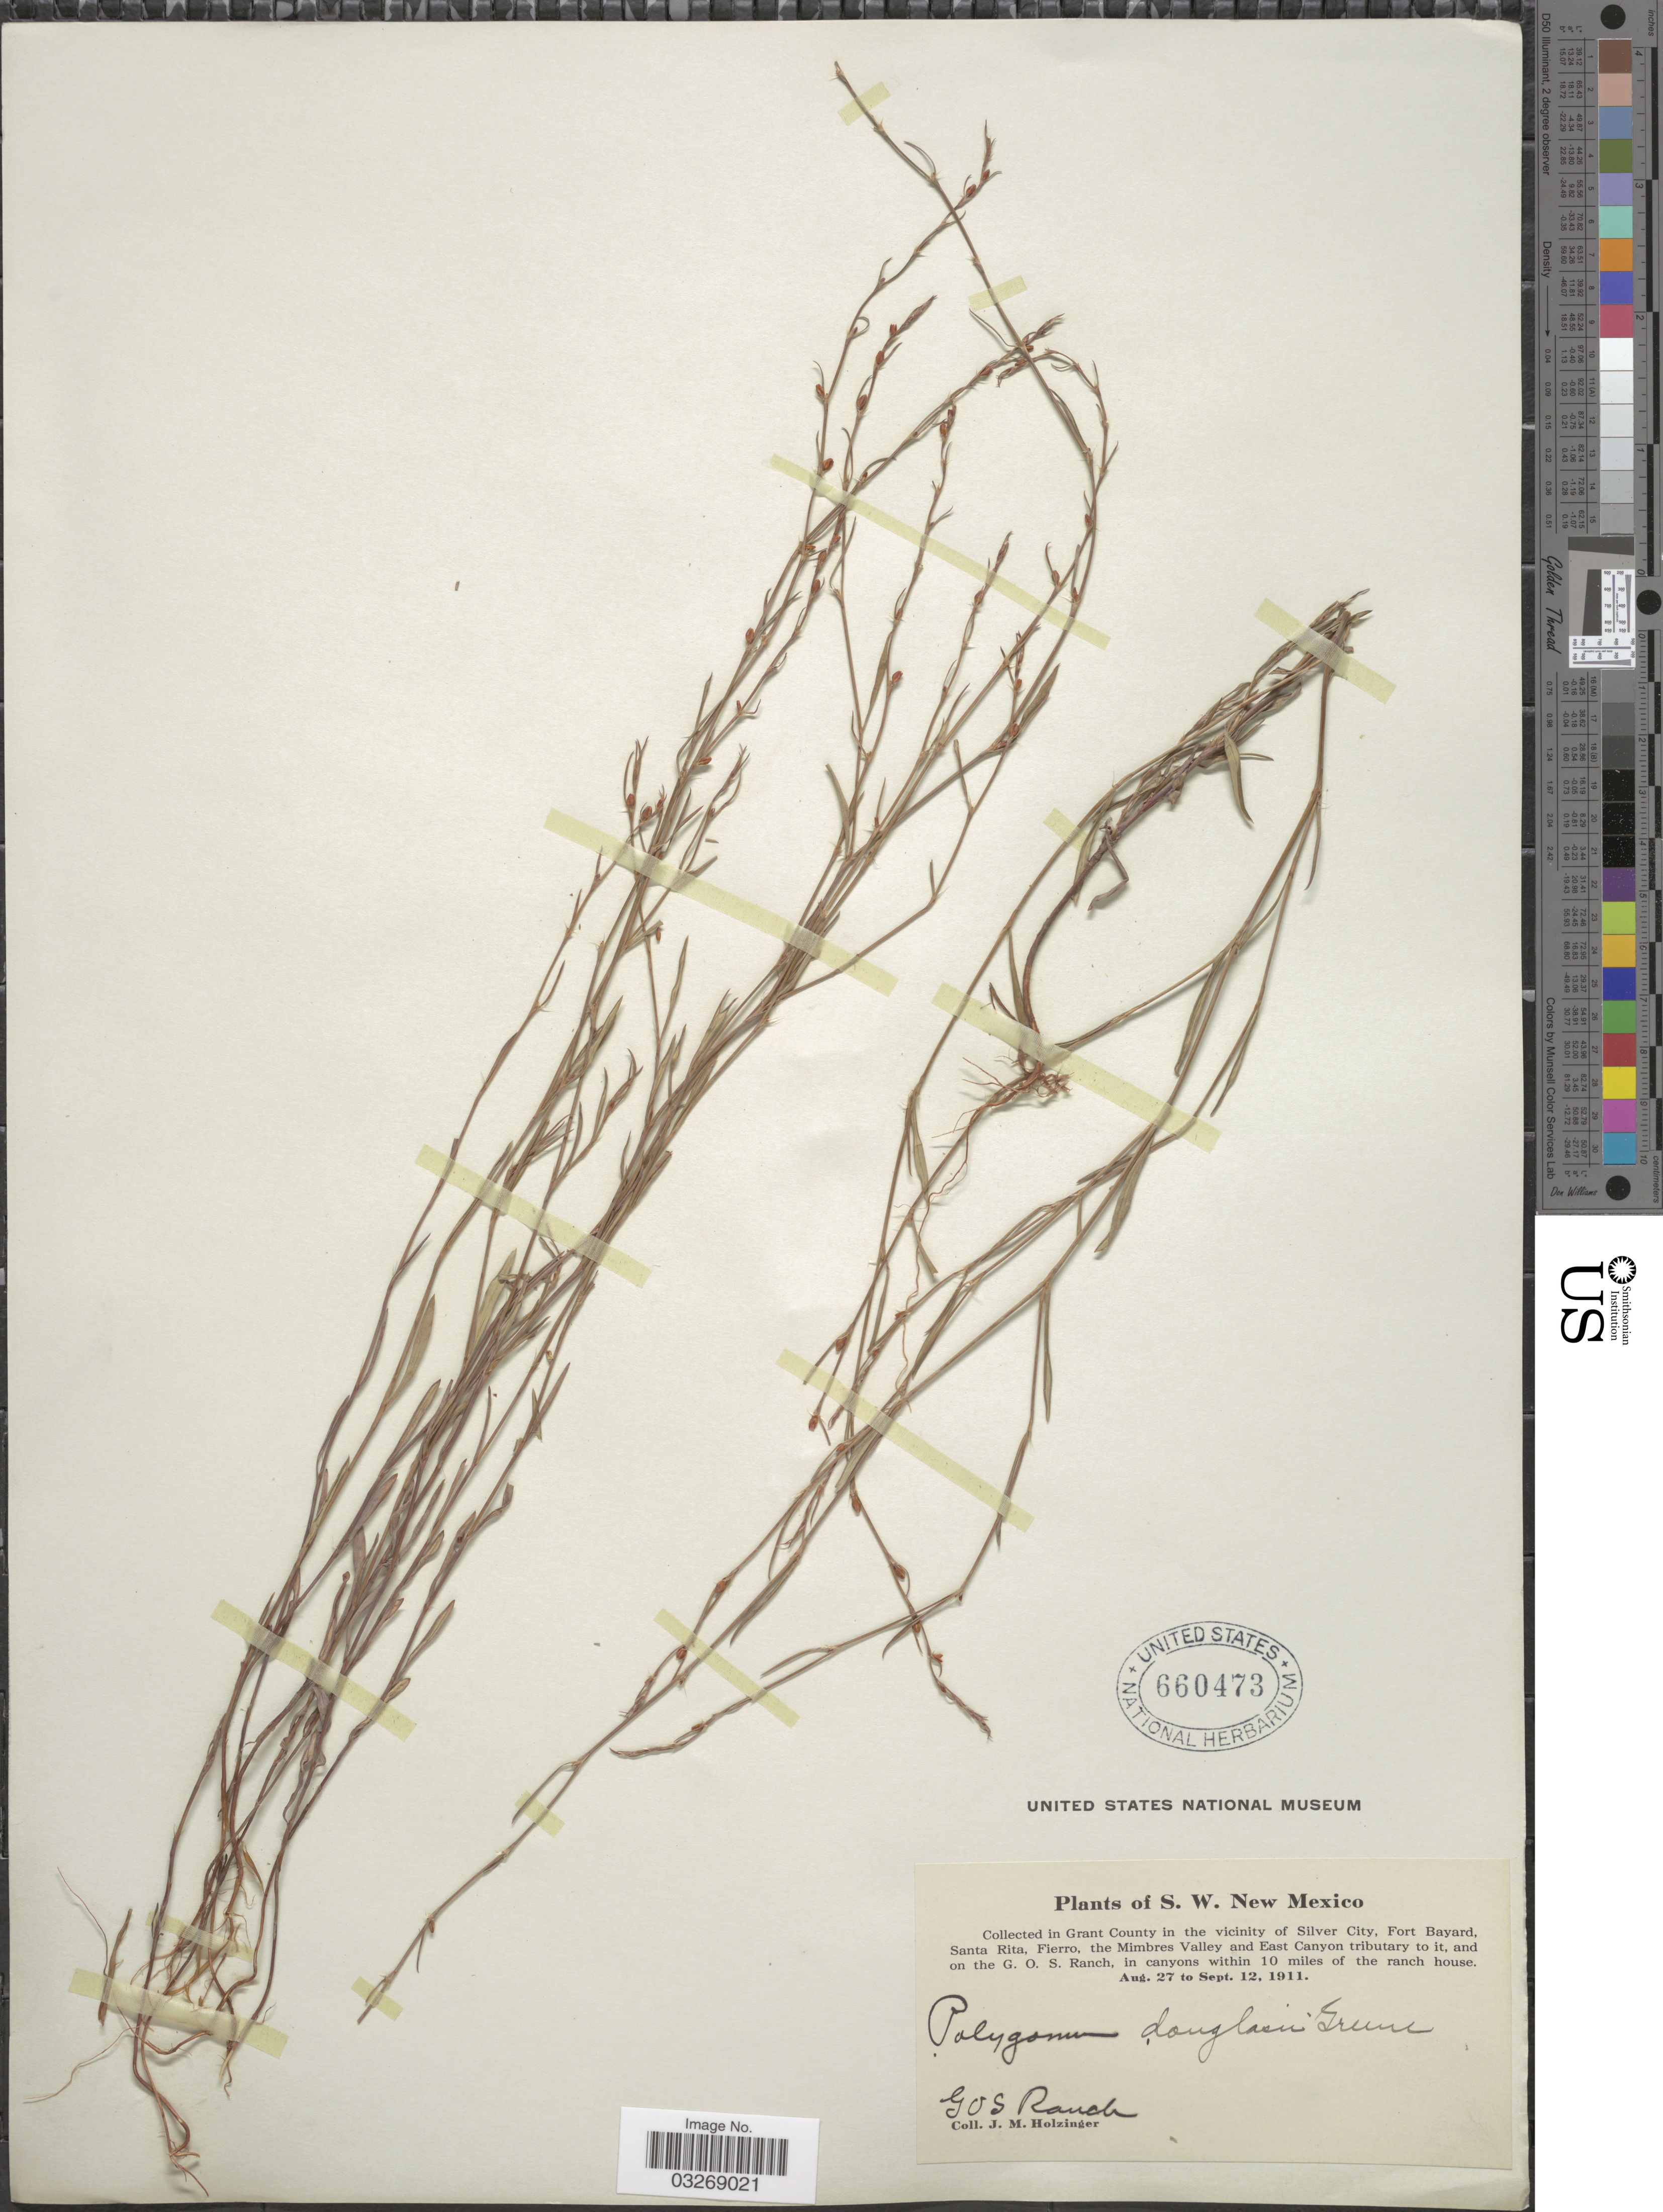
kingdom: Plantae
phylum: Tracheophyta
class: Magnoliopsida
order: Caryophyllales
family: Polygonaceae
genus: Polygonum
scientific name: Polygonum douglasii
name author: Greene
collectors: J. M. Holzinger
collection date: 1911-08-27/1911-09-12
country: United States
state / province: New Mexico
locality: S.W. New Mexico. In Grant County in the vicinity of Silver City, Fort Bayard, Santa Rita, Fierro, the Mimbres Valley and East Canyon tributary to it, and the G.O.S. Ranch, in canyons within 10 miles of the ranch house.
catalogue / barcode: US 660473